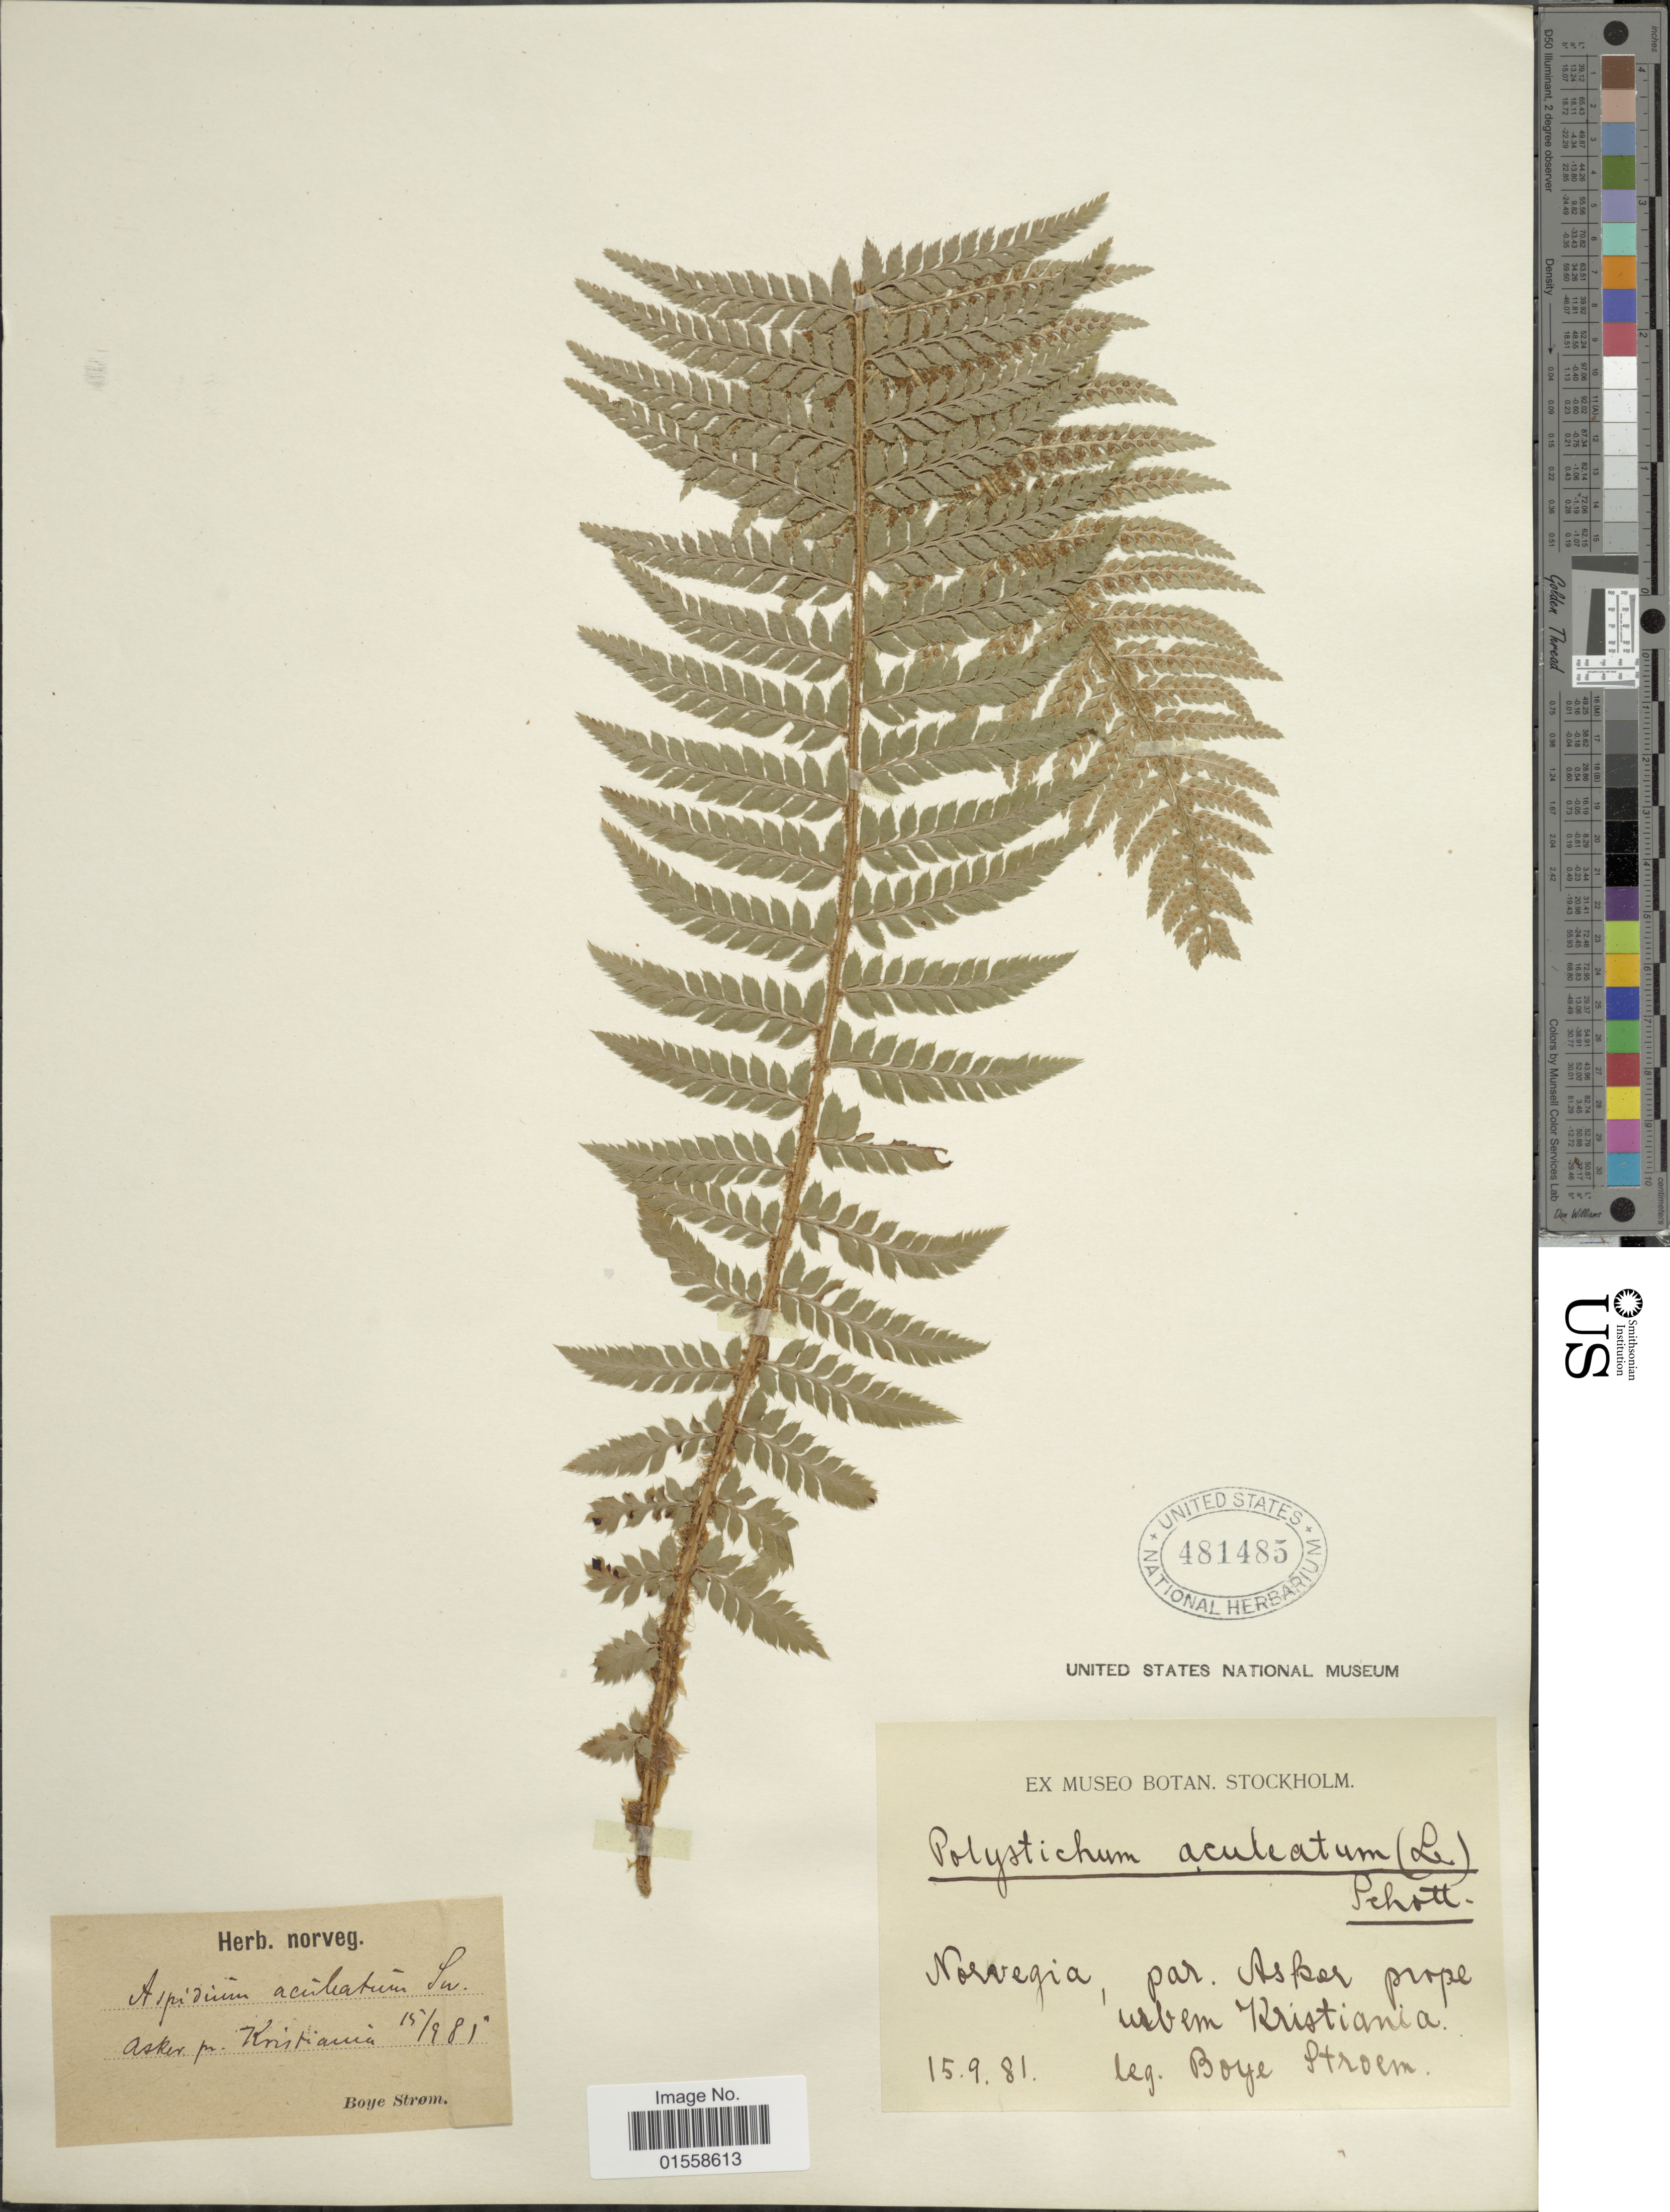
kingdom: Plantae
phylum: Tracheophyta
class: Polypodiopsida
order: Polypodiales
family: Dryopteridaceae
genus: Polystichum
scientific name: Polystichum aculeatum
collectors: B. Ström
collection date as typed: Transcribed d/m/y: 15/9/81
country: Norway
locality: Norvegia, par. Asker prope urbem Kristiania. [interpreted]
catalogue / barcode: US 481458